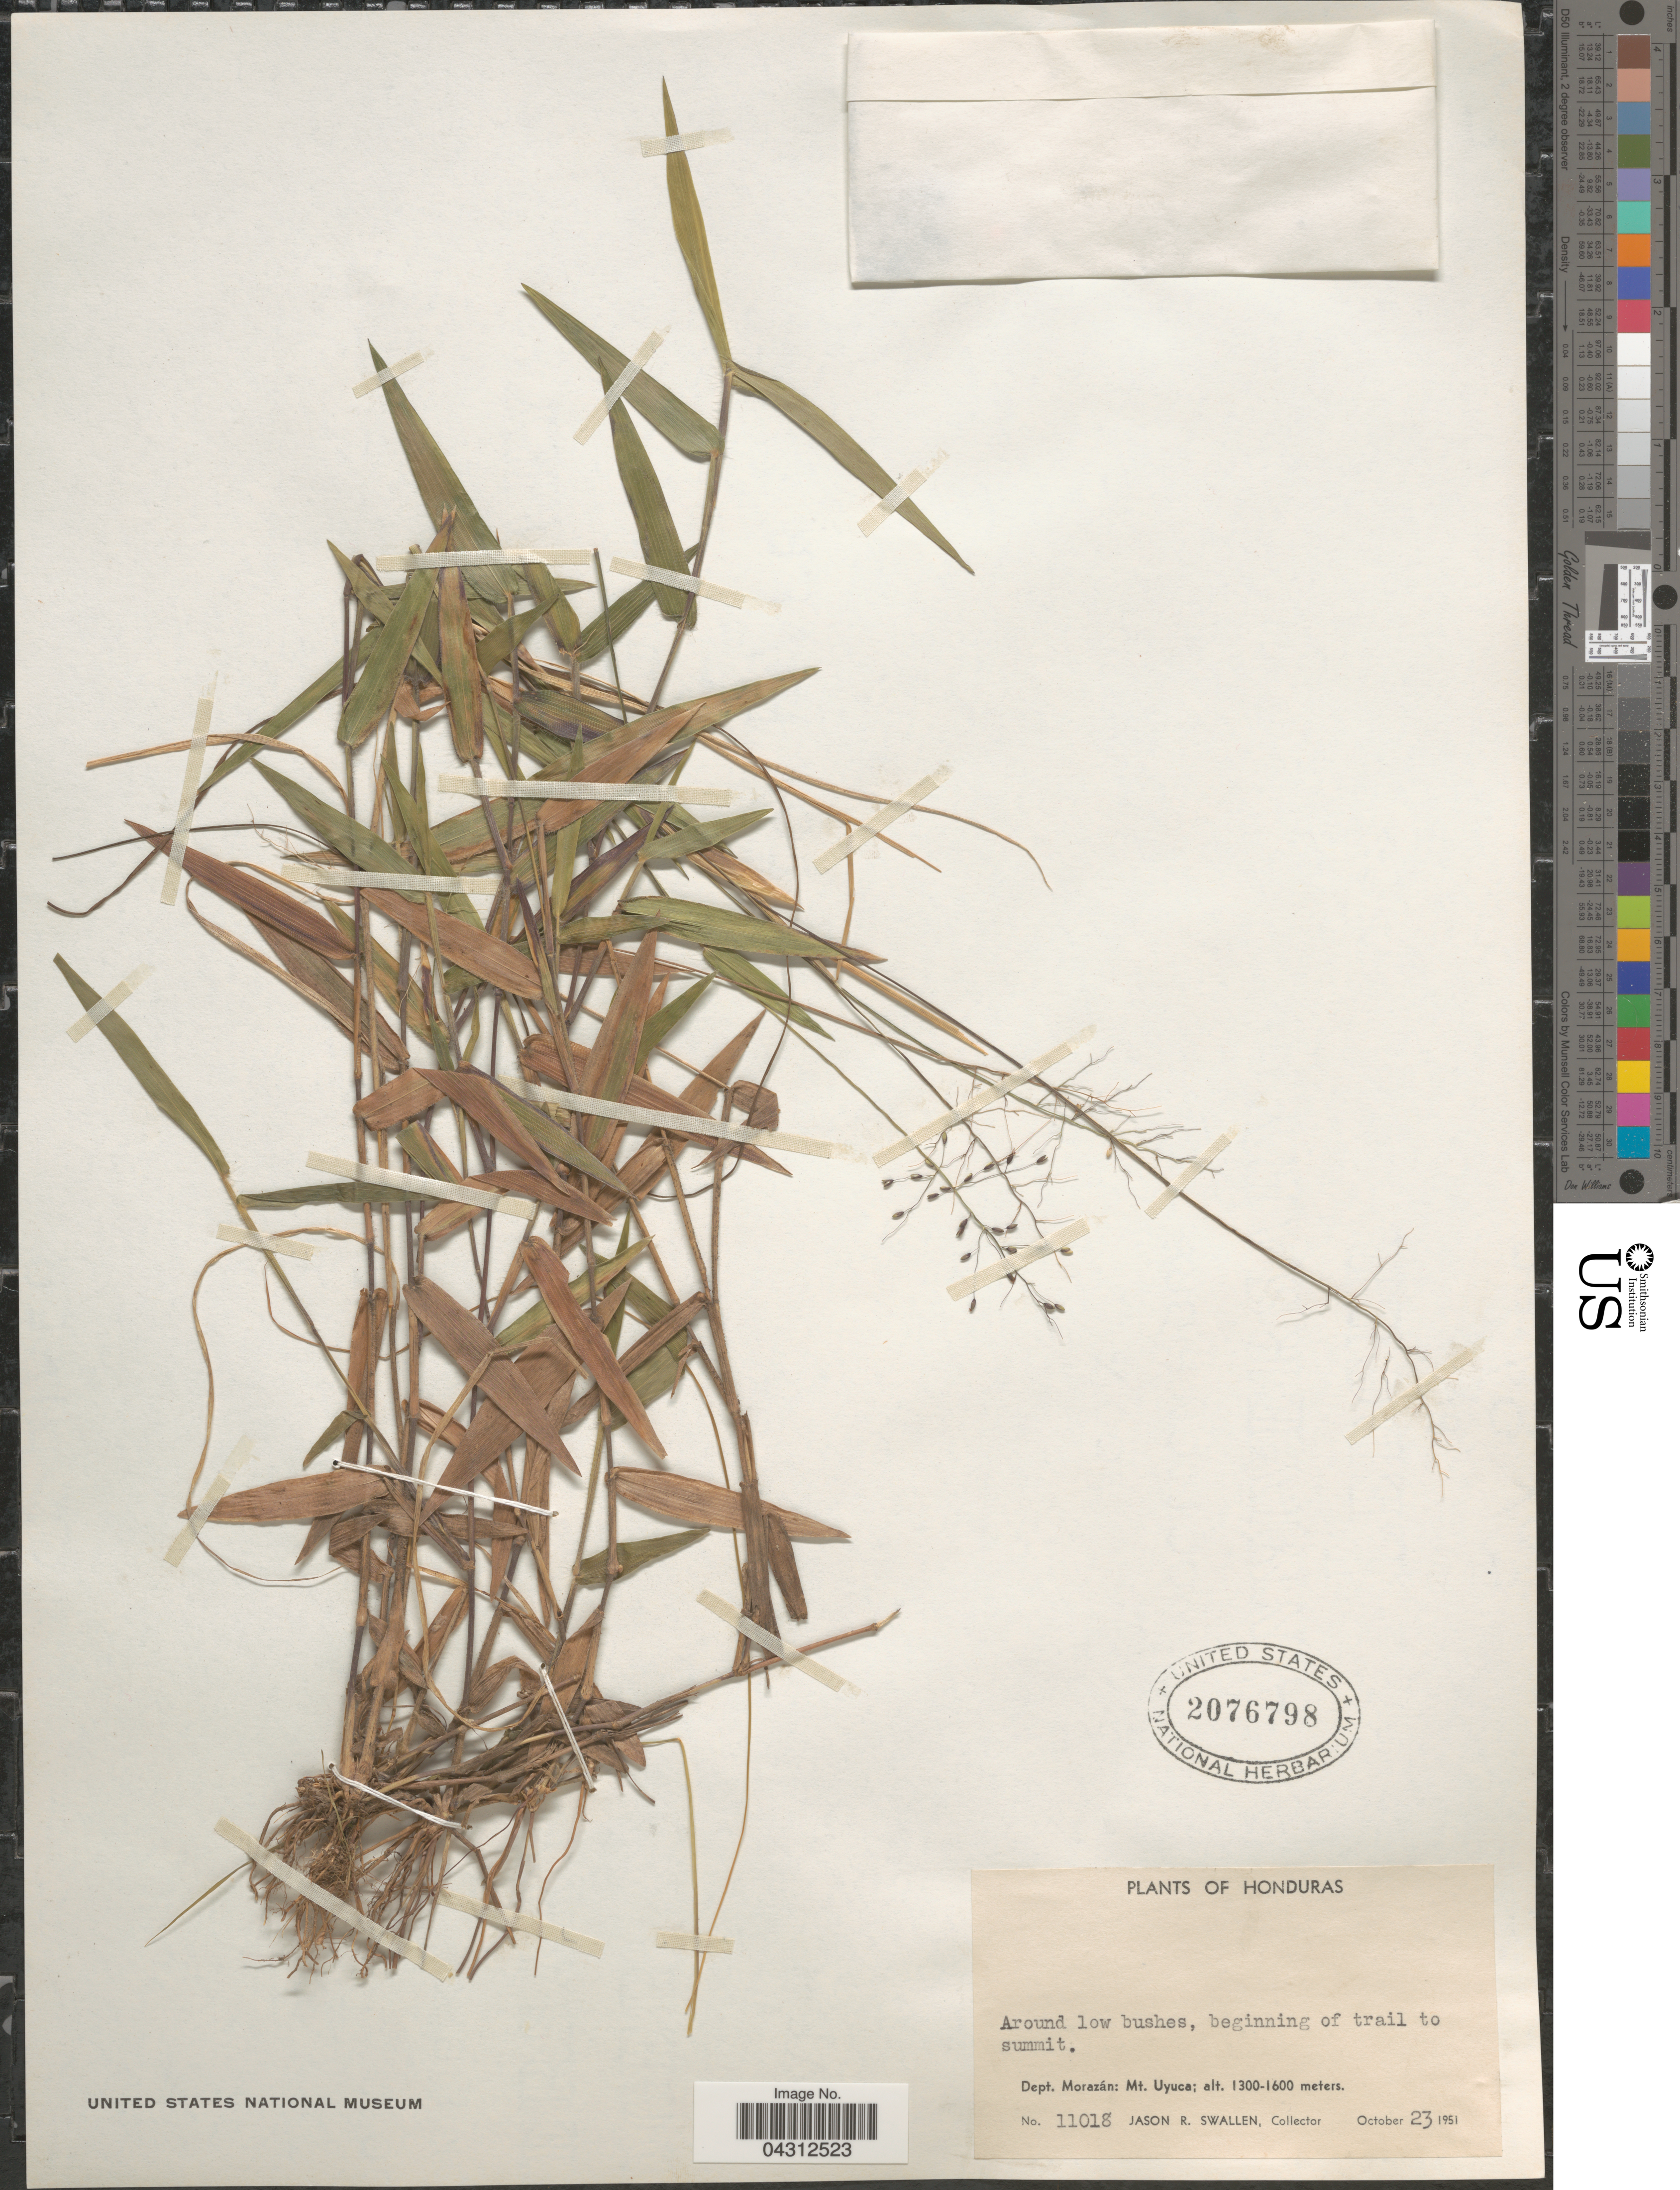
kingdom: Plantae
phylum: Tracheophyta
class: Liliopsida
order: Poales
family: Poaceae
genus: Panicum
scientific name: Panicum sp.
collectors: J. R. Swallen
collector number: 11018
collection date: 1951-10-23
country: Honduras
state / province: Fco. Morazán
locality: Around low bushes, beginning of trail to summit. Dept. Morazán: Mt. Uyuca.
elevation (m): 1300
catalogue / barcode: US 2076798